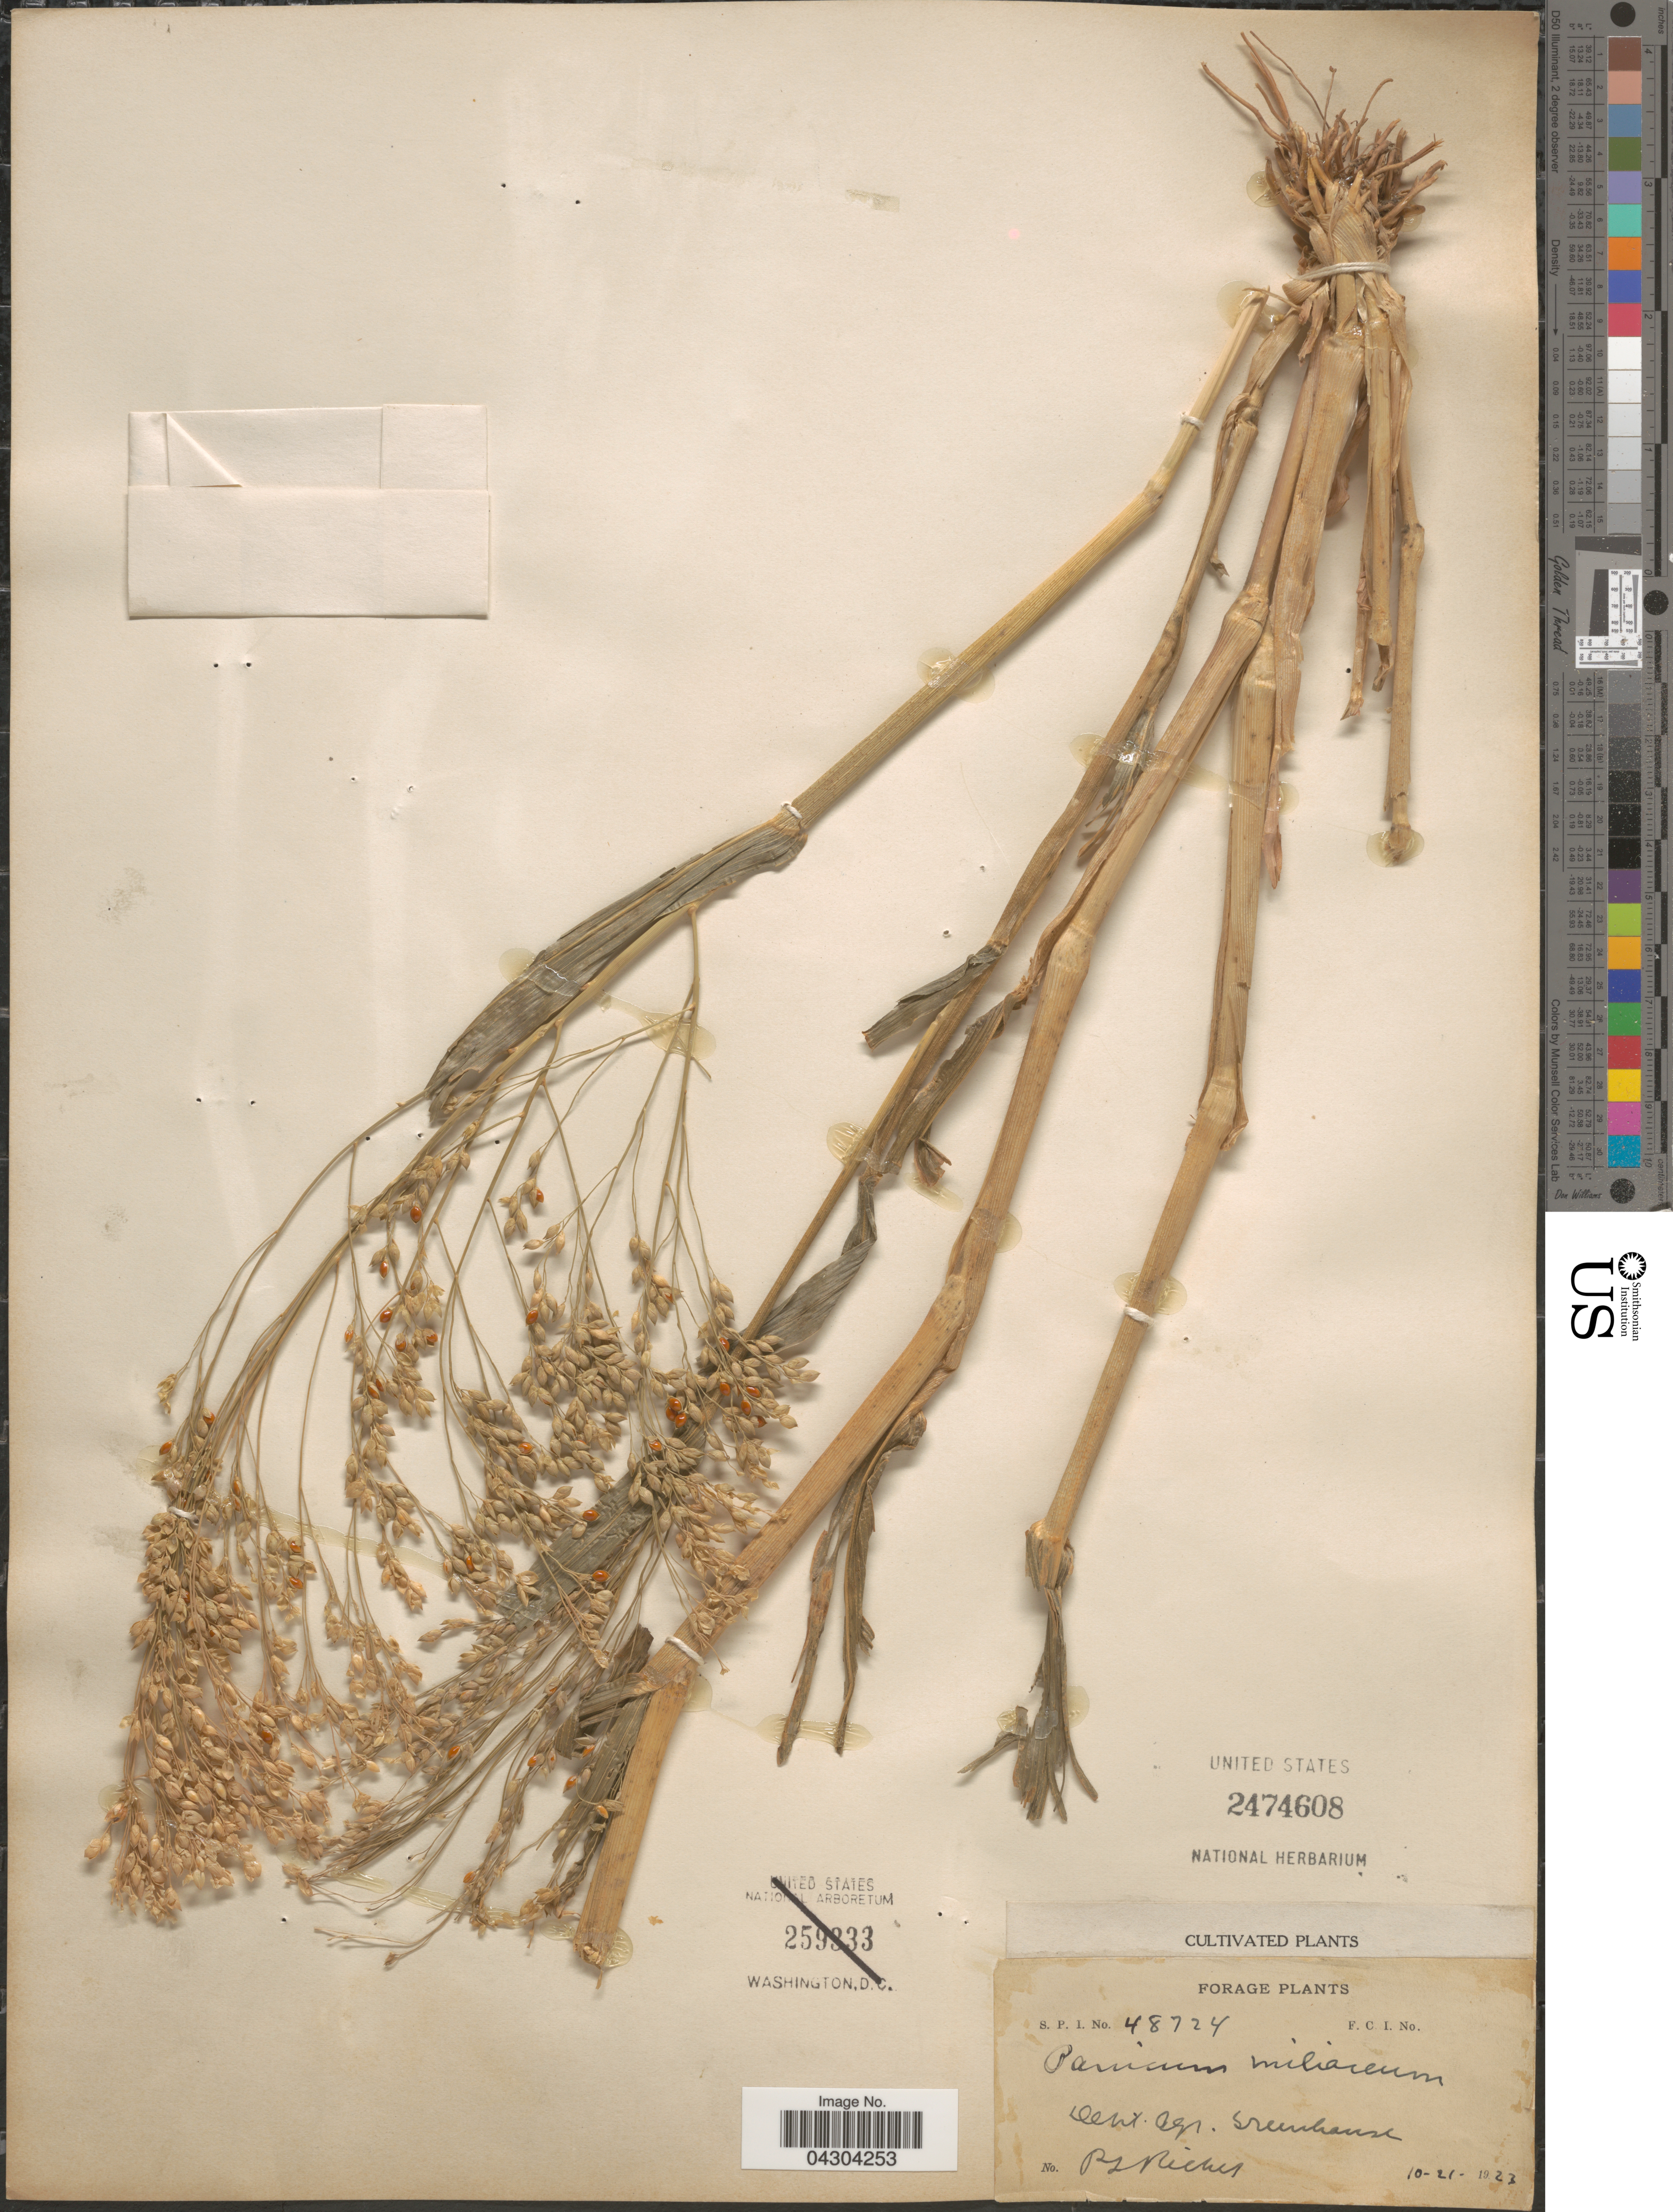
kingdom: Plantae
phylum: Tracheophyta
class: Liliopsida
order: Poales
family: Poaceae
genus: Panicum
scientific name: Panicum miliaceum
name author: L.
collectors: P. Ricker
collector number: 48724?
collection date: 1923-10-21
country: United States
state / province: District of Columbia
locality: Dept. Agr. Greenhouse.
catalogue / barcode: US 2474608